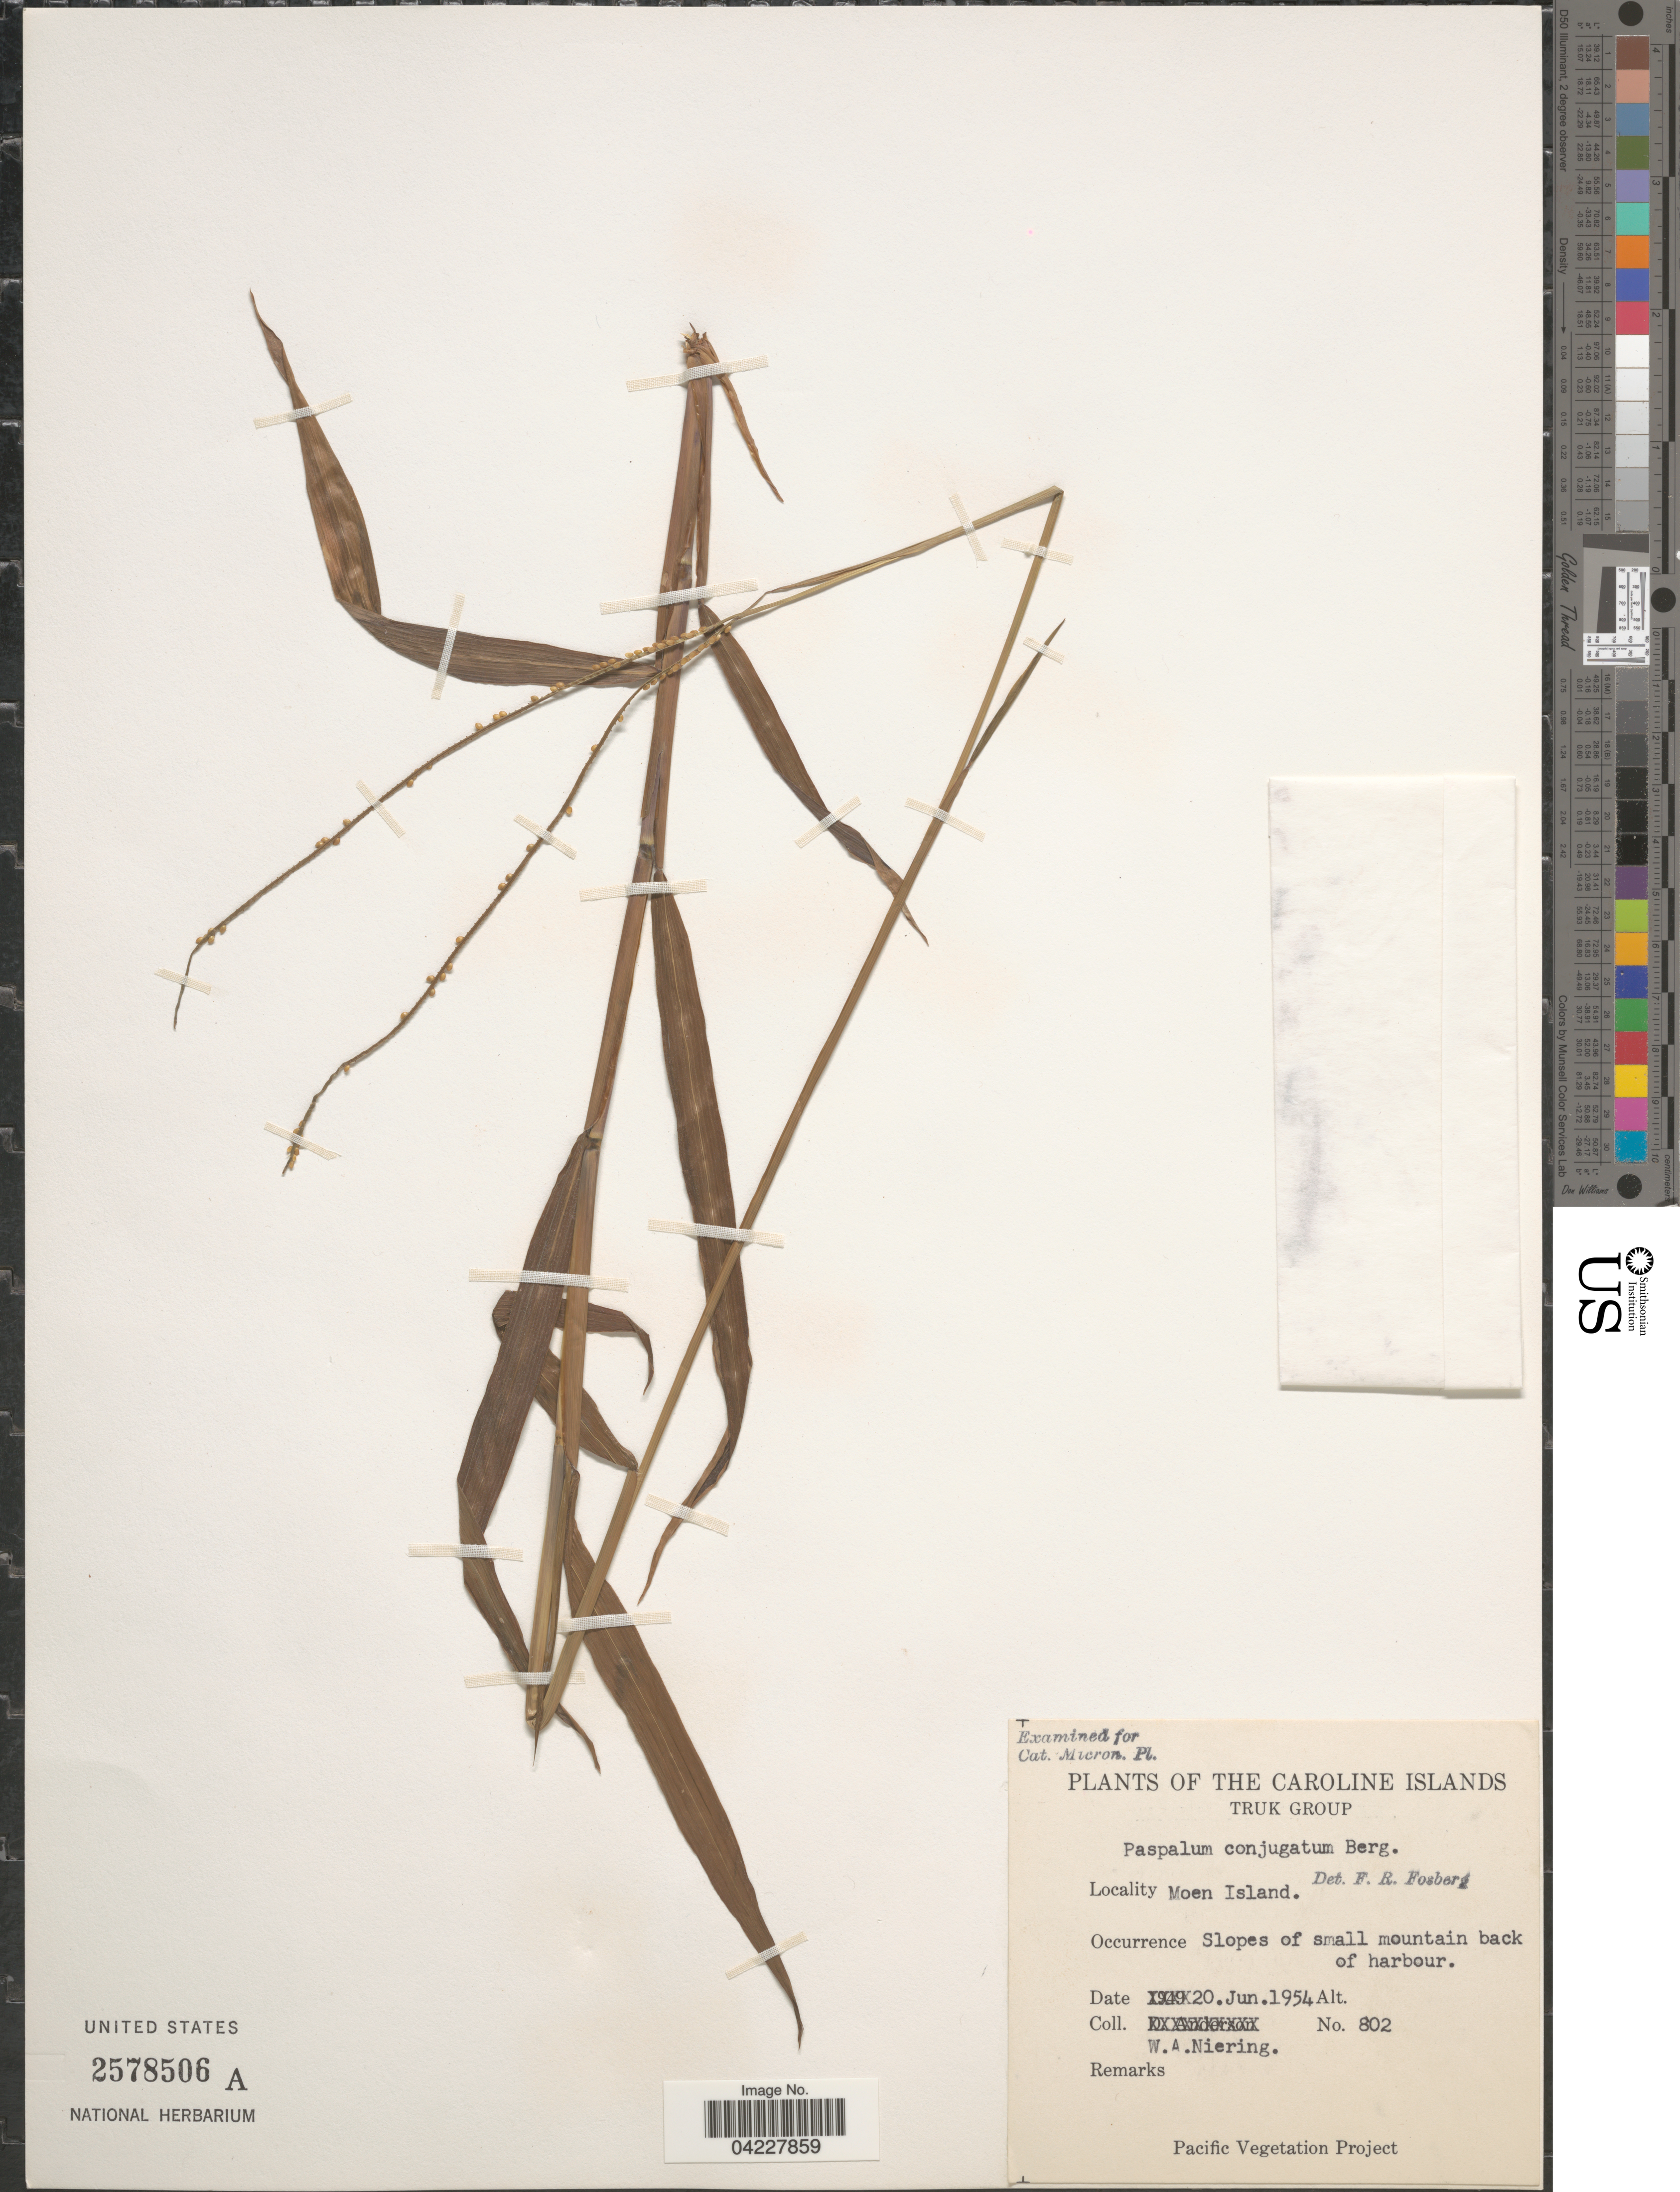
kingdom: Plantae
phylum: Tracheophyta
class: Liliopsida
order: Poales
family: Poaceae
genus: Paspalum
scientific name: Paspalum conjugatum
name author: P.J. Bergius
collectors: W. Niering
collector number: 802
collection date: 1954-06-20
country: Micronesia, Federated States of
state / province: Truk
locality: The Caroline Islands. Truk Group. Moen Island.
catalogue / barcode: US 2578506A